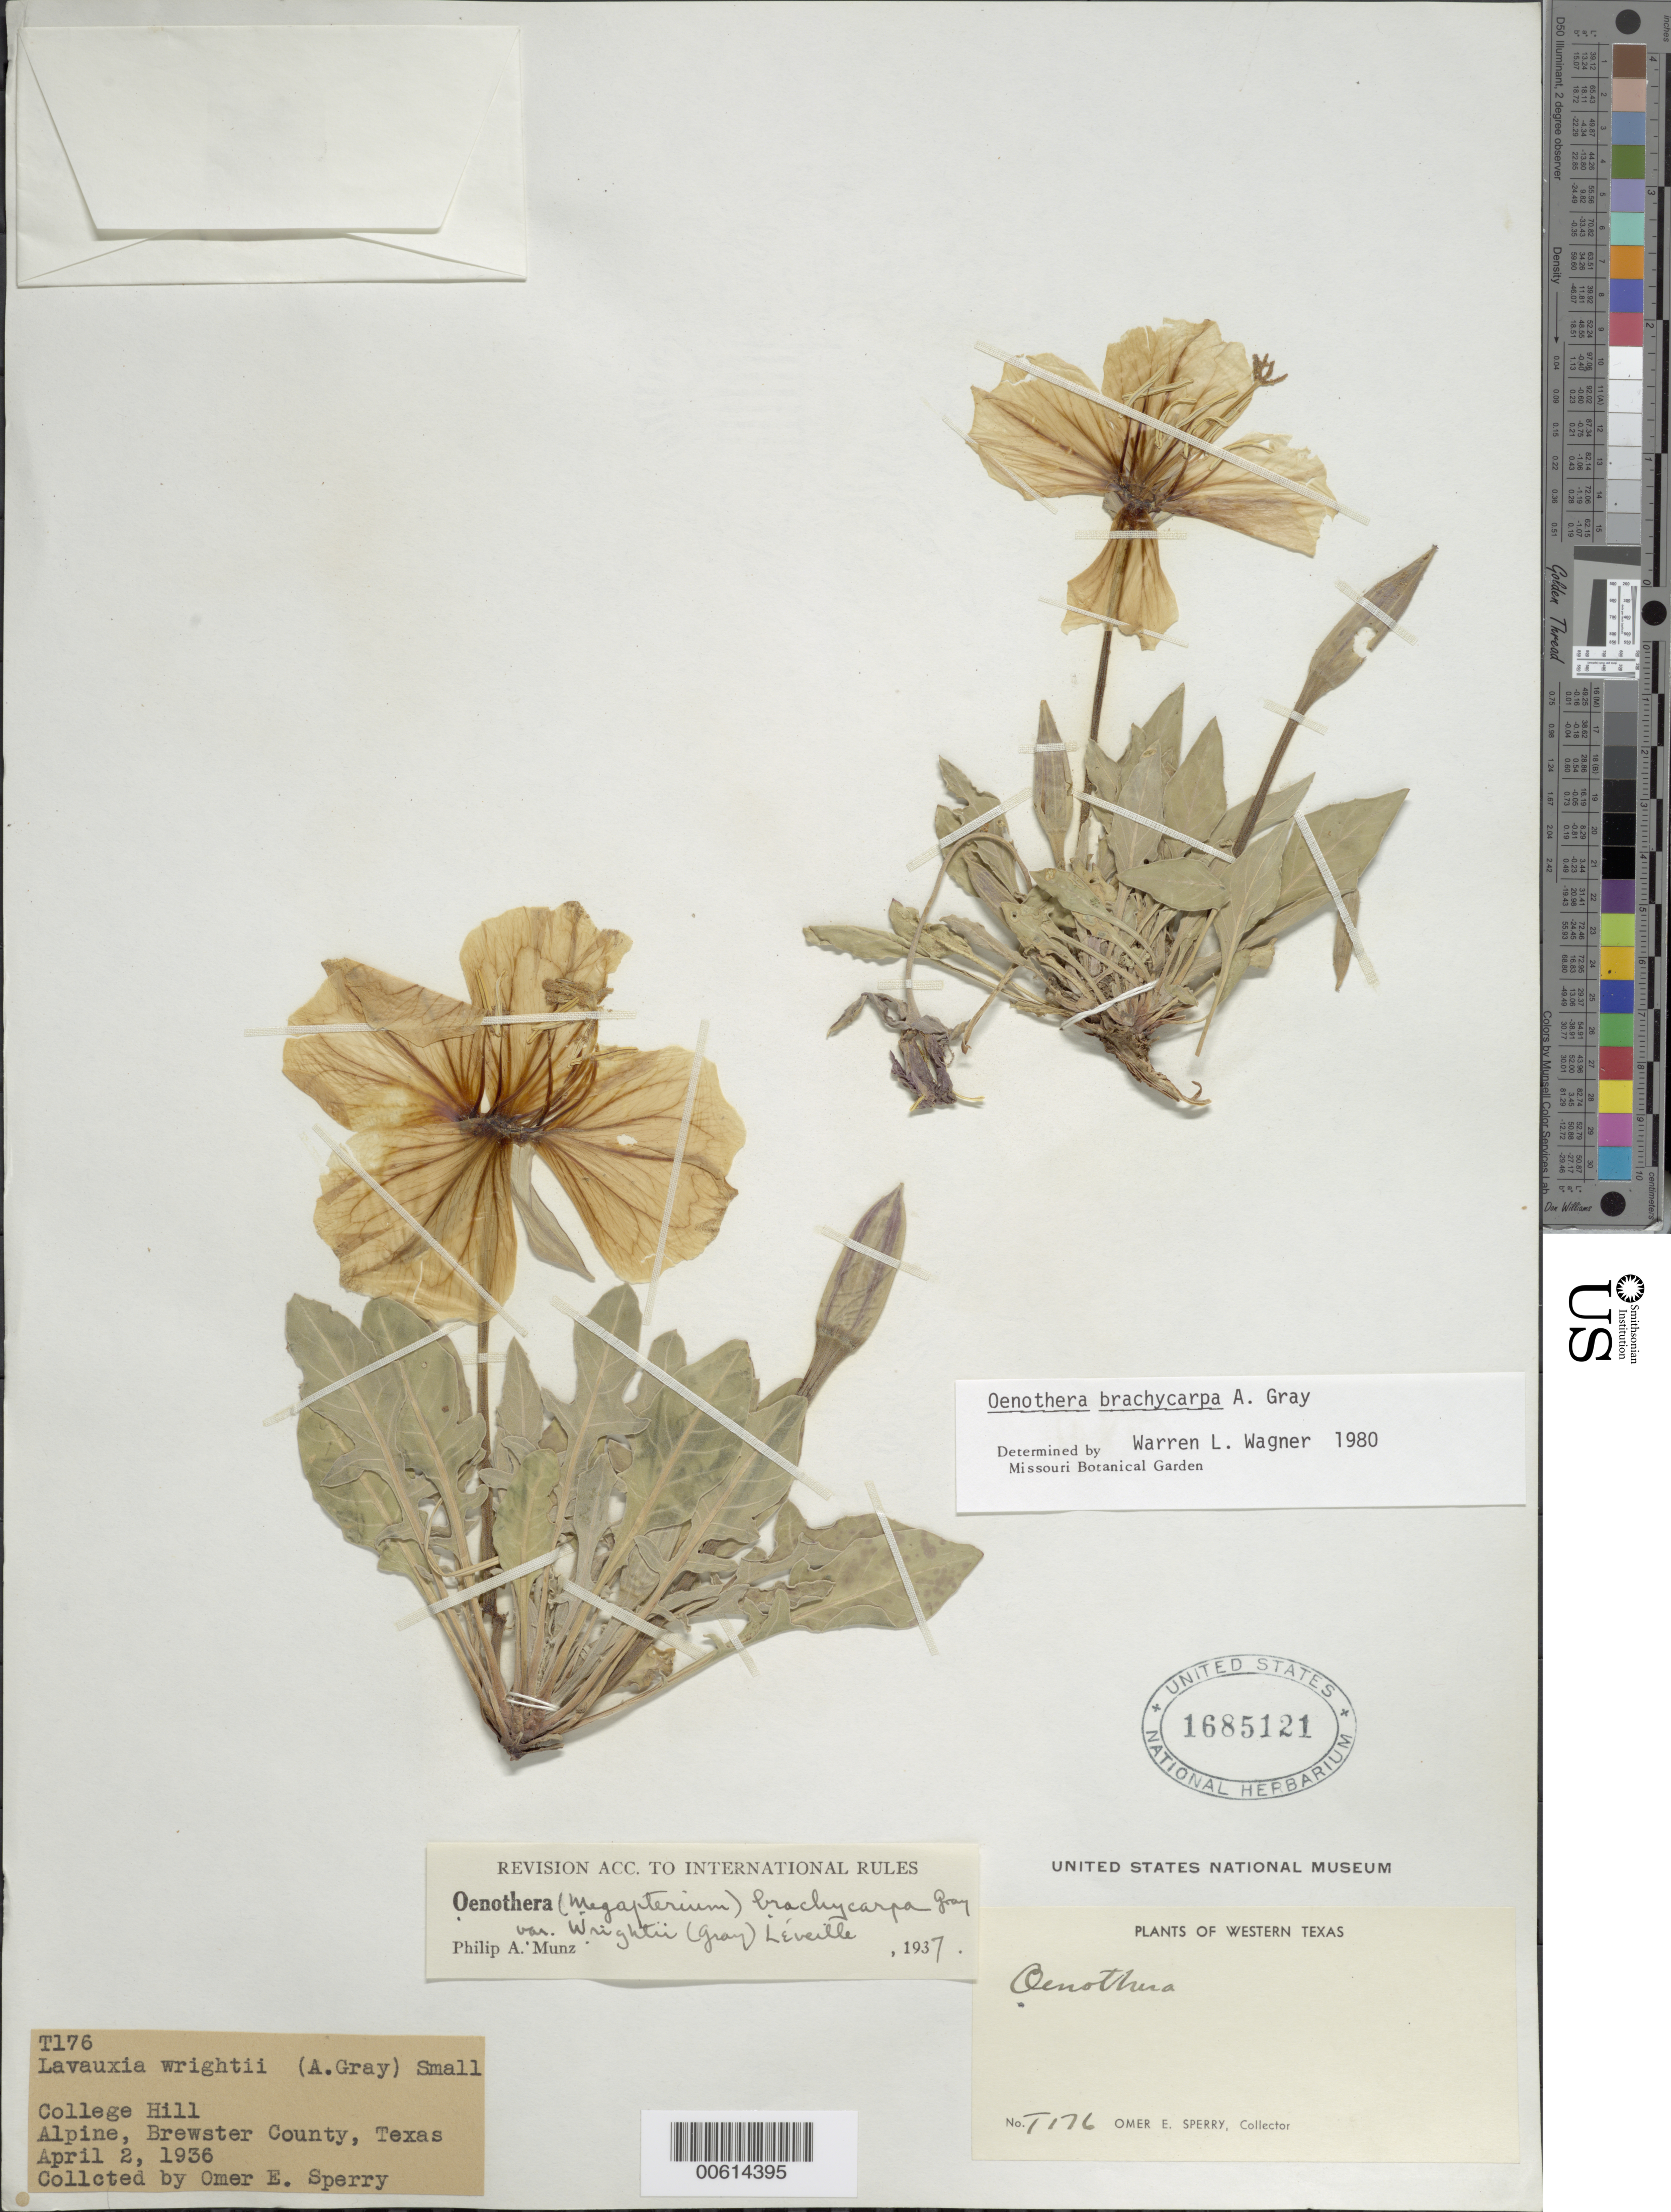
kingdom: Plantae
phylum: Tracheophyta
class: Magnoliopsida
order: Myrtales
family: Onagraceae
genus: Oenothera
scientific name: Oenothera brachycarpa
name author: A. Gray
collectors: O. E. Sperry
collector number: T176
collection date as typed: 02 Apr 1936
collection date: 1936-04-02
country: United States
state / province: Texas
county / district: Brewster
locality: Alpine, College Hill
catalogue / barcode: US 1685121